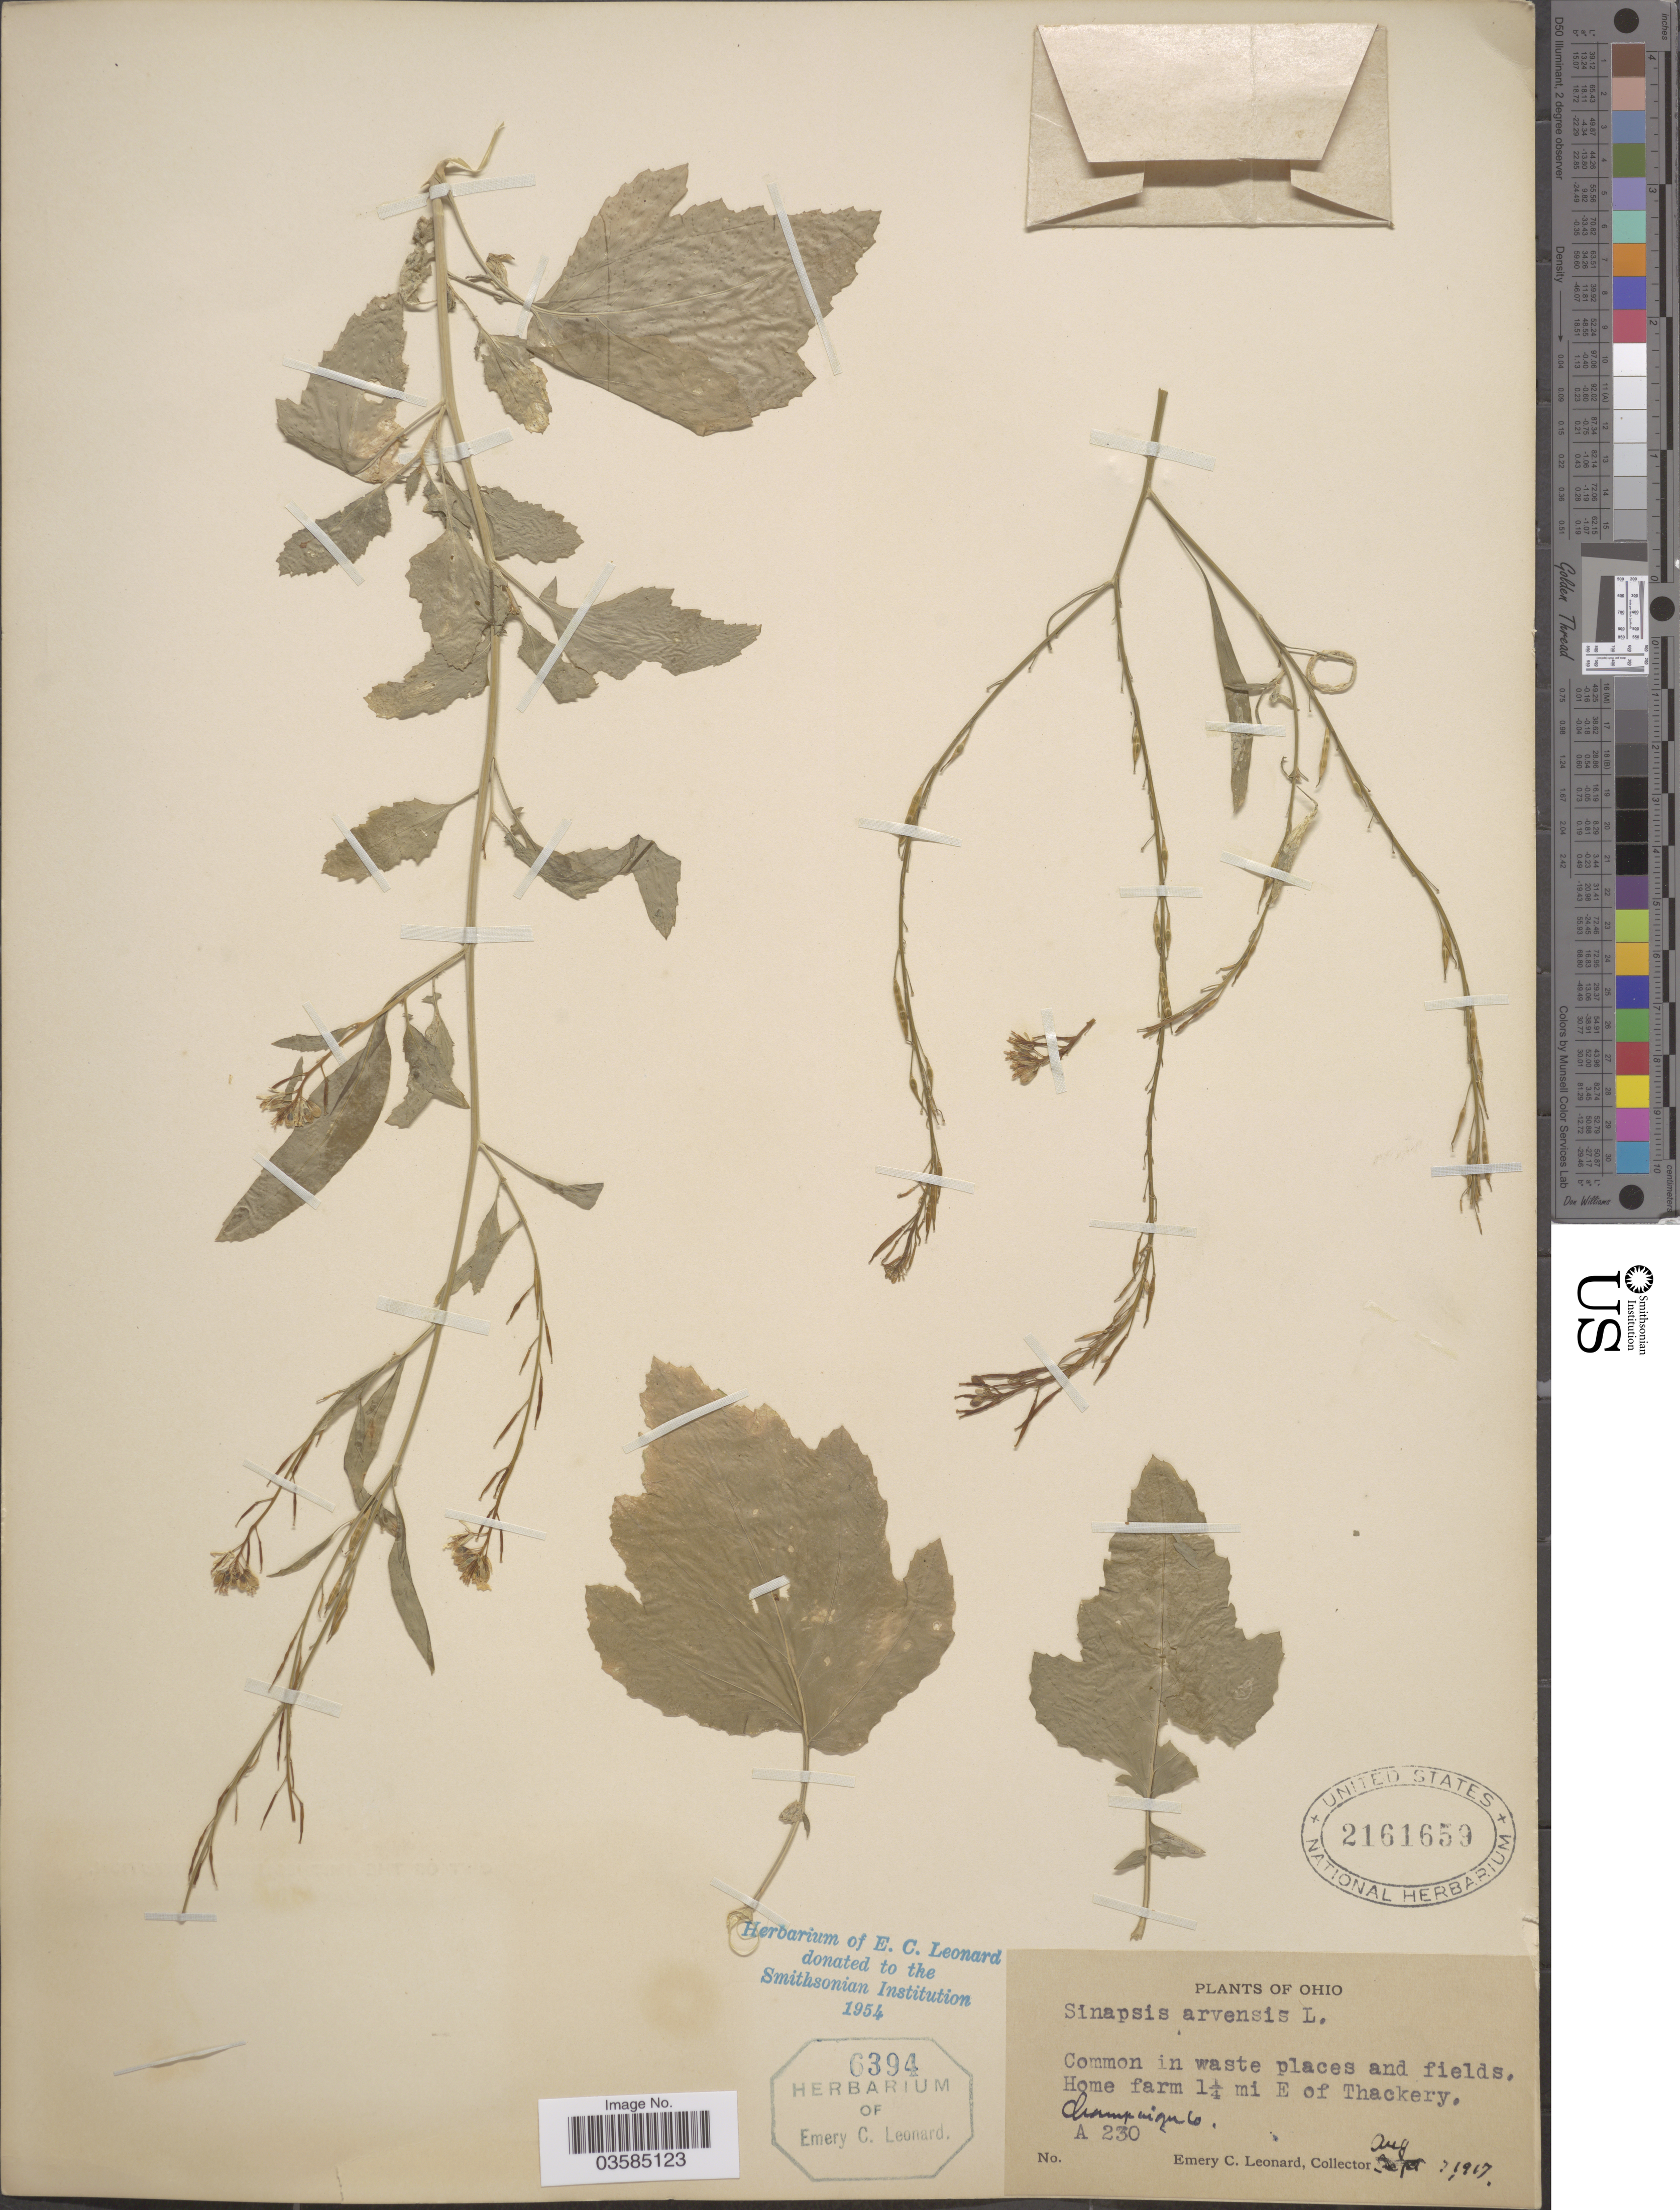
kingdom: Plantae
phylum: Tracheophyta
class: Magnoliopsida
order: Brassicales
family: Brassicaceae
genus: Brassica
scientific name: Brassica kaber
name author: (DC.) L.C. Wheeler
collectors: E. C. Leonard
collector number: A230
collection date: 1917-08-07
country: United States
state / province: Ohio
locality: Home farm 1¼ mi E of Thackery. Champaign Co.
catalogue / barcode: US 2161659